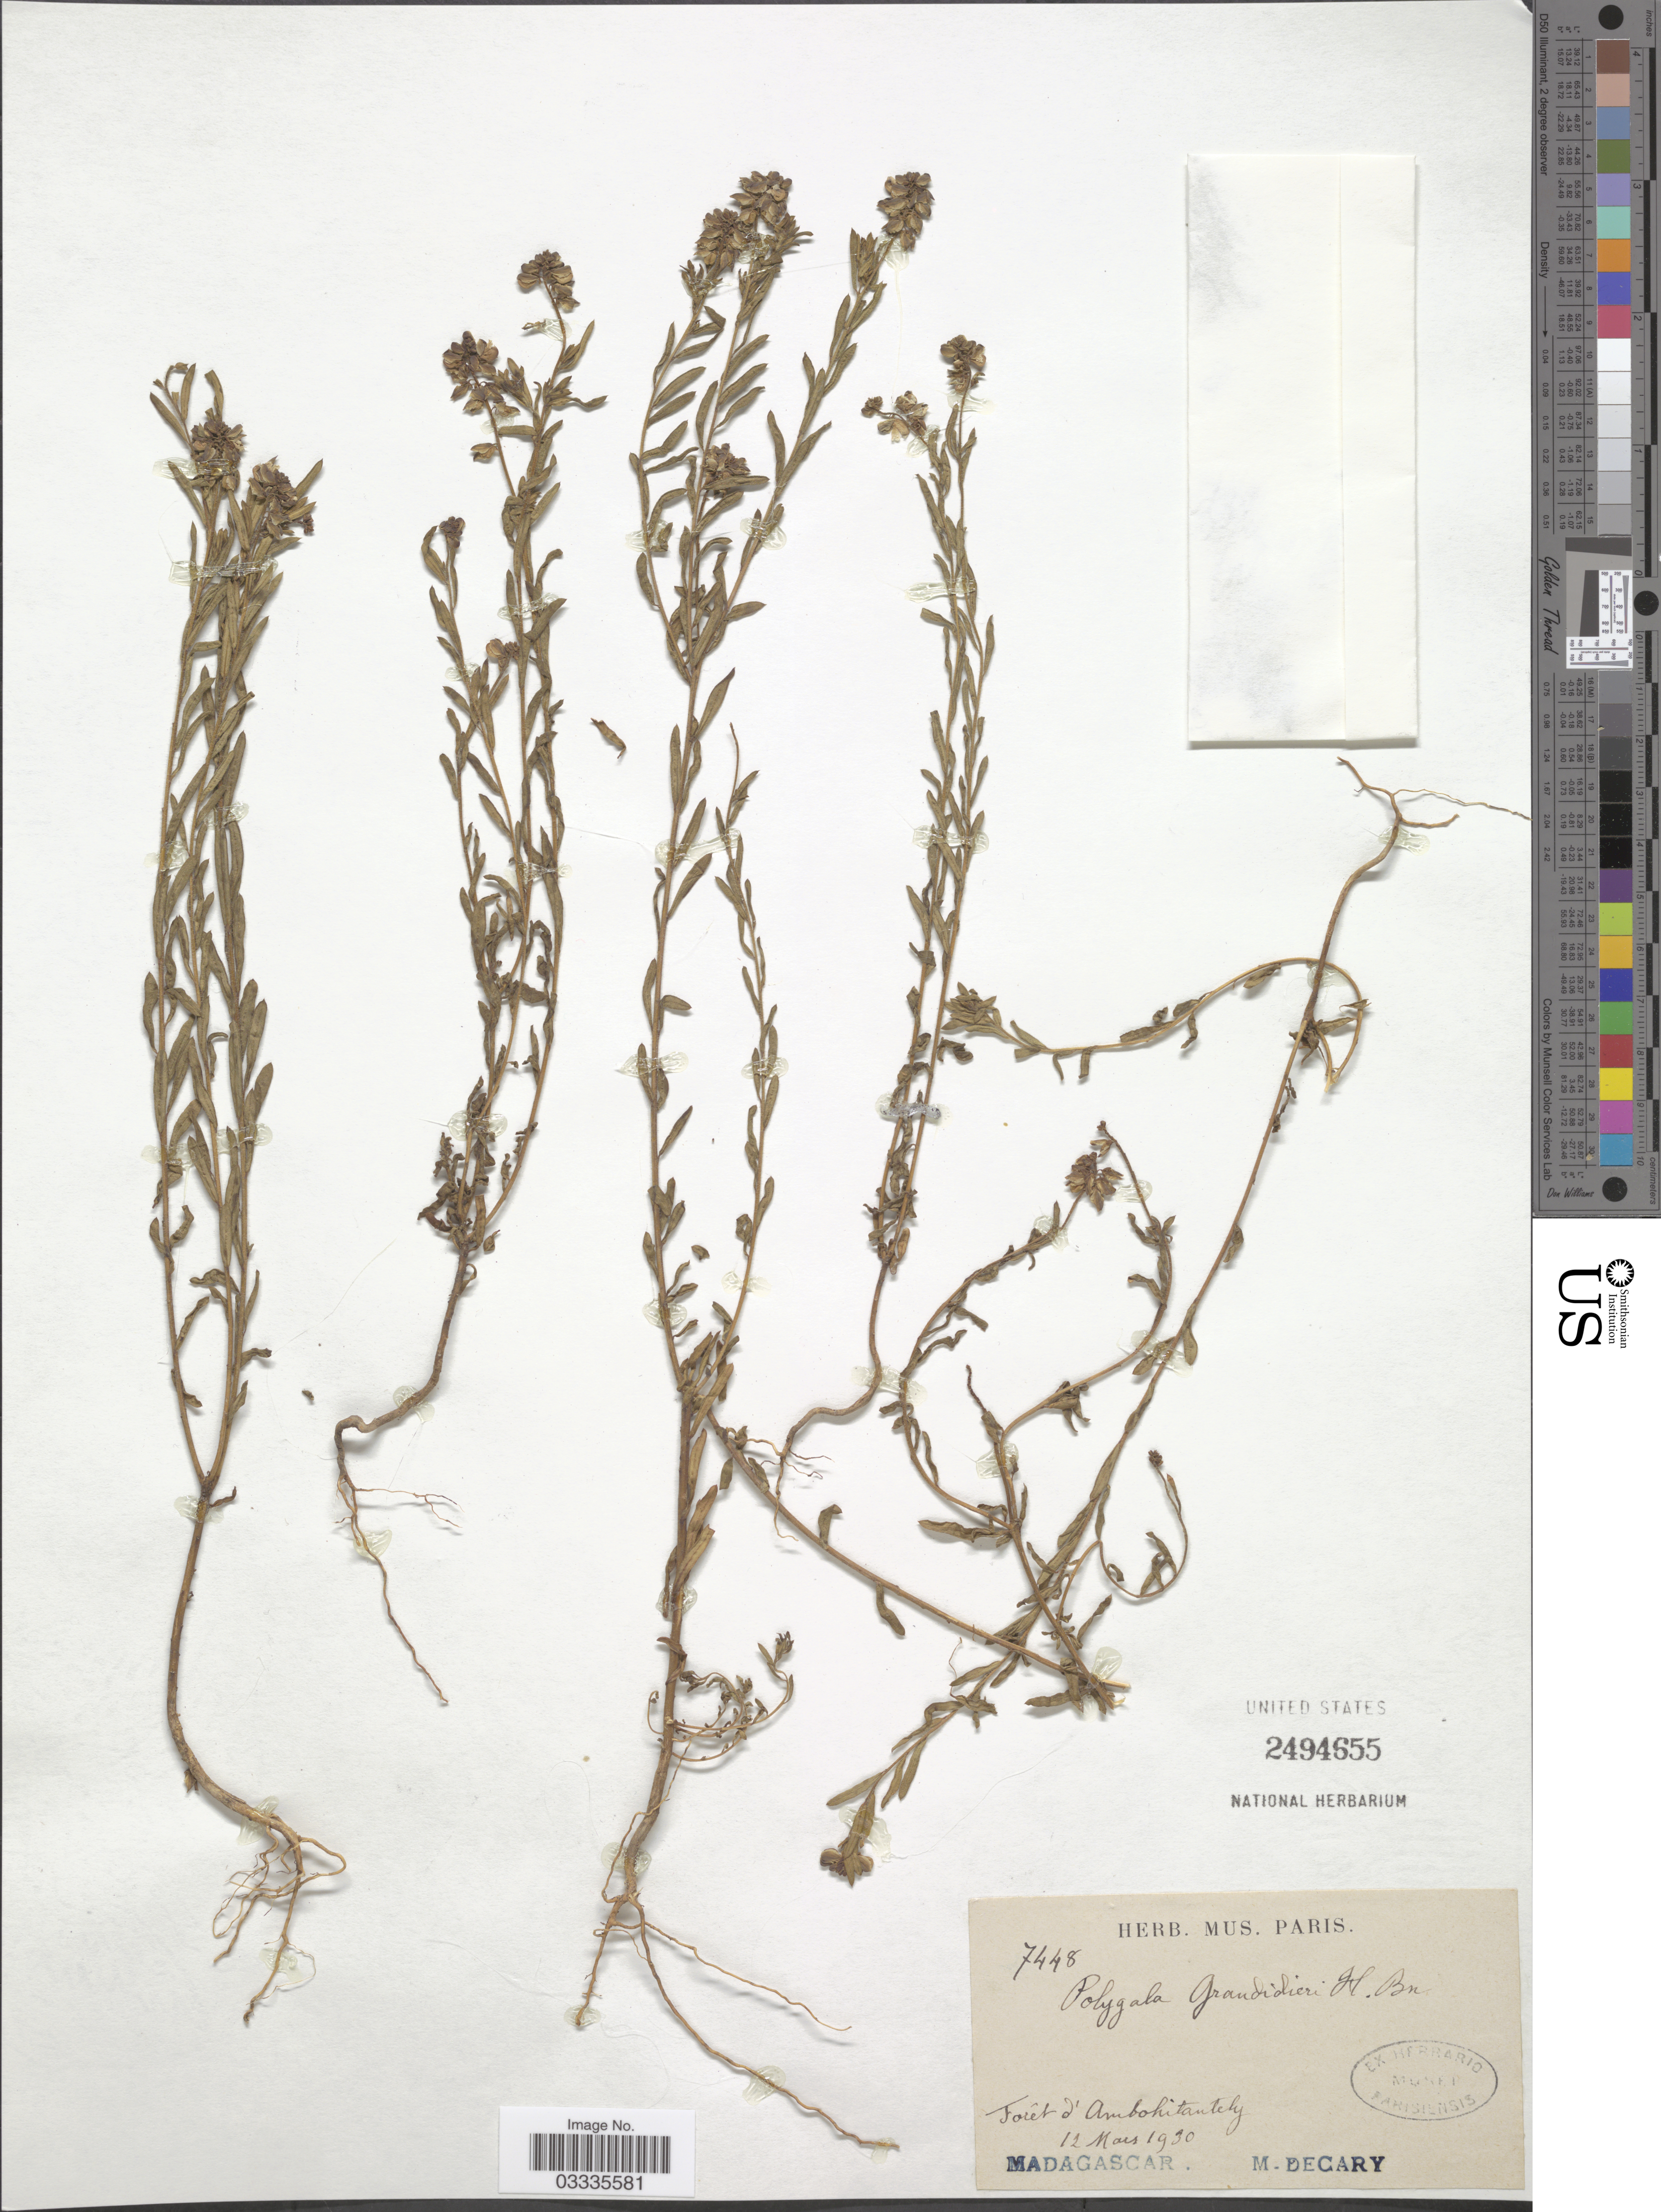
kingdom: Plantae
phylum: Tracheophyta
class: Magnoliopsida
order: Fabales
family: Polygalaceae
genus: Polygala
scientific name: Polygala grandidieri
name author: Baill.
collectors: R. Decary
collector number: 7448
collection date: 1930-03-12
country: Madagascar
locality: Forêt d'Ambohitantely.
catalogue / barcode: US 2494655